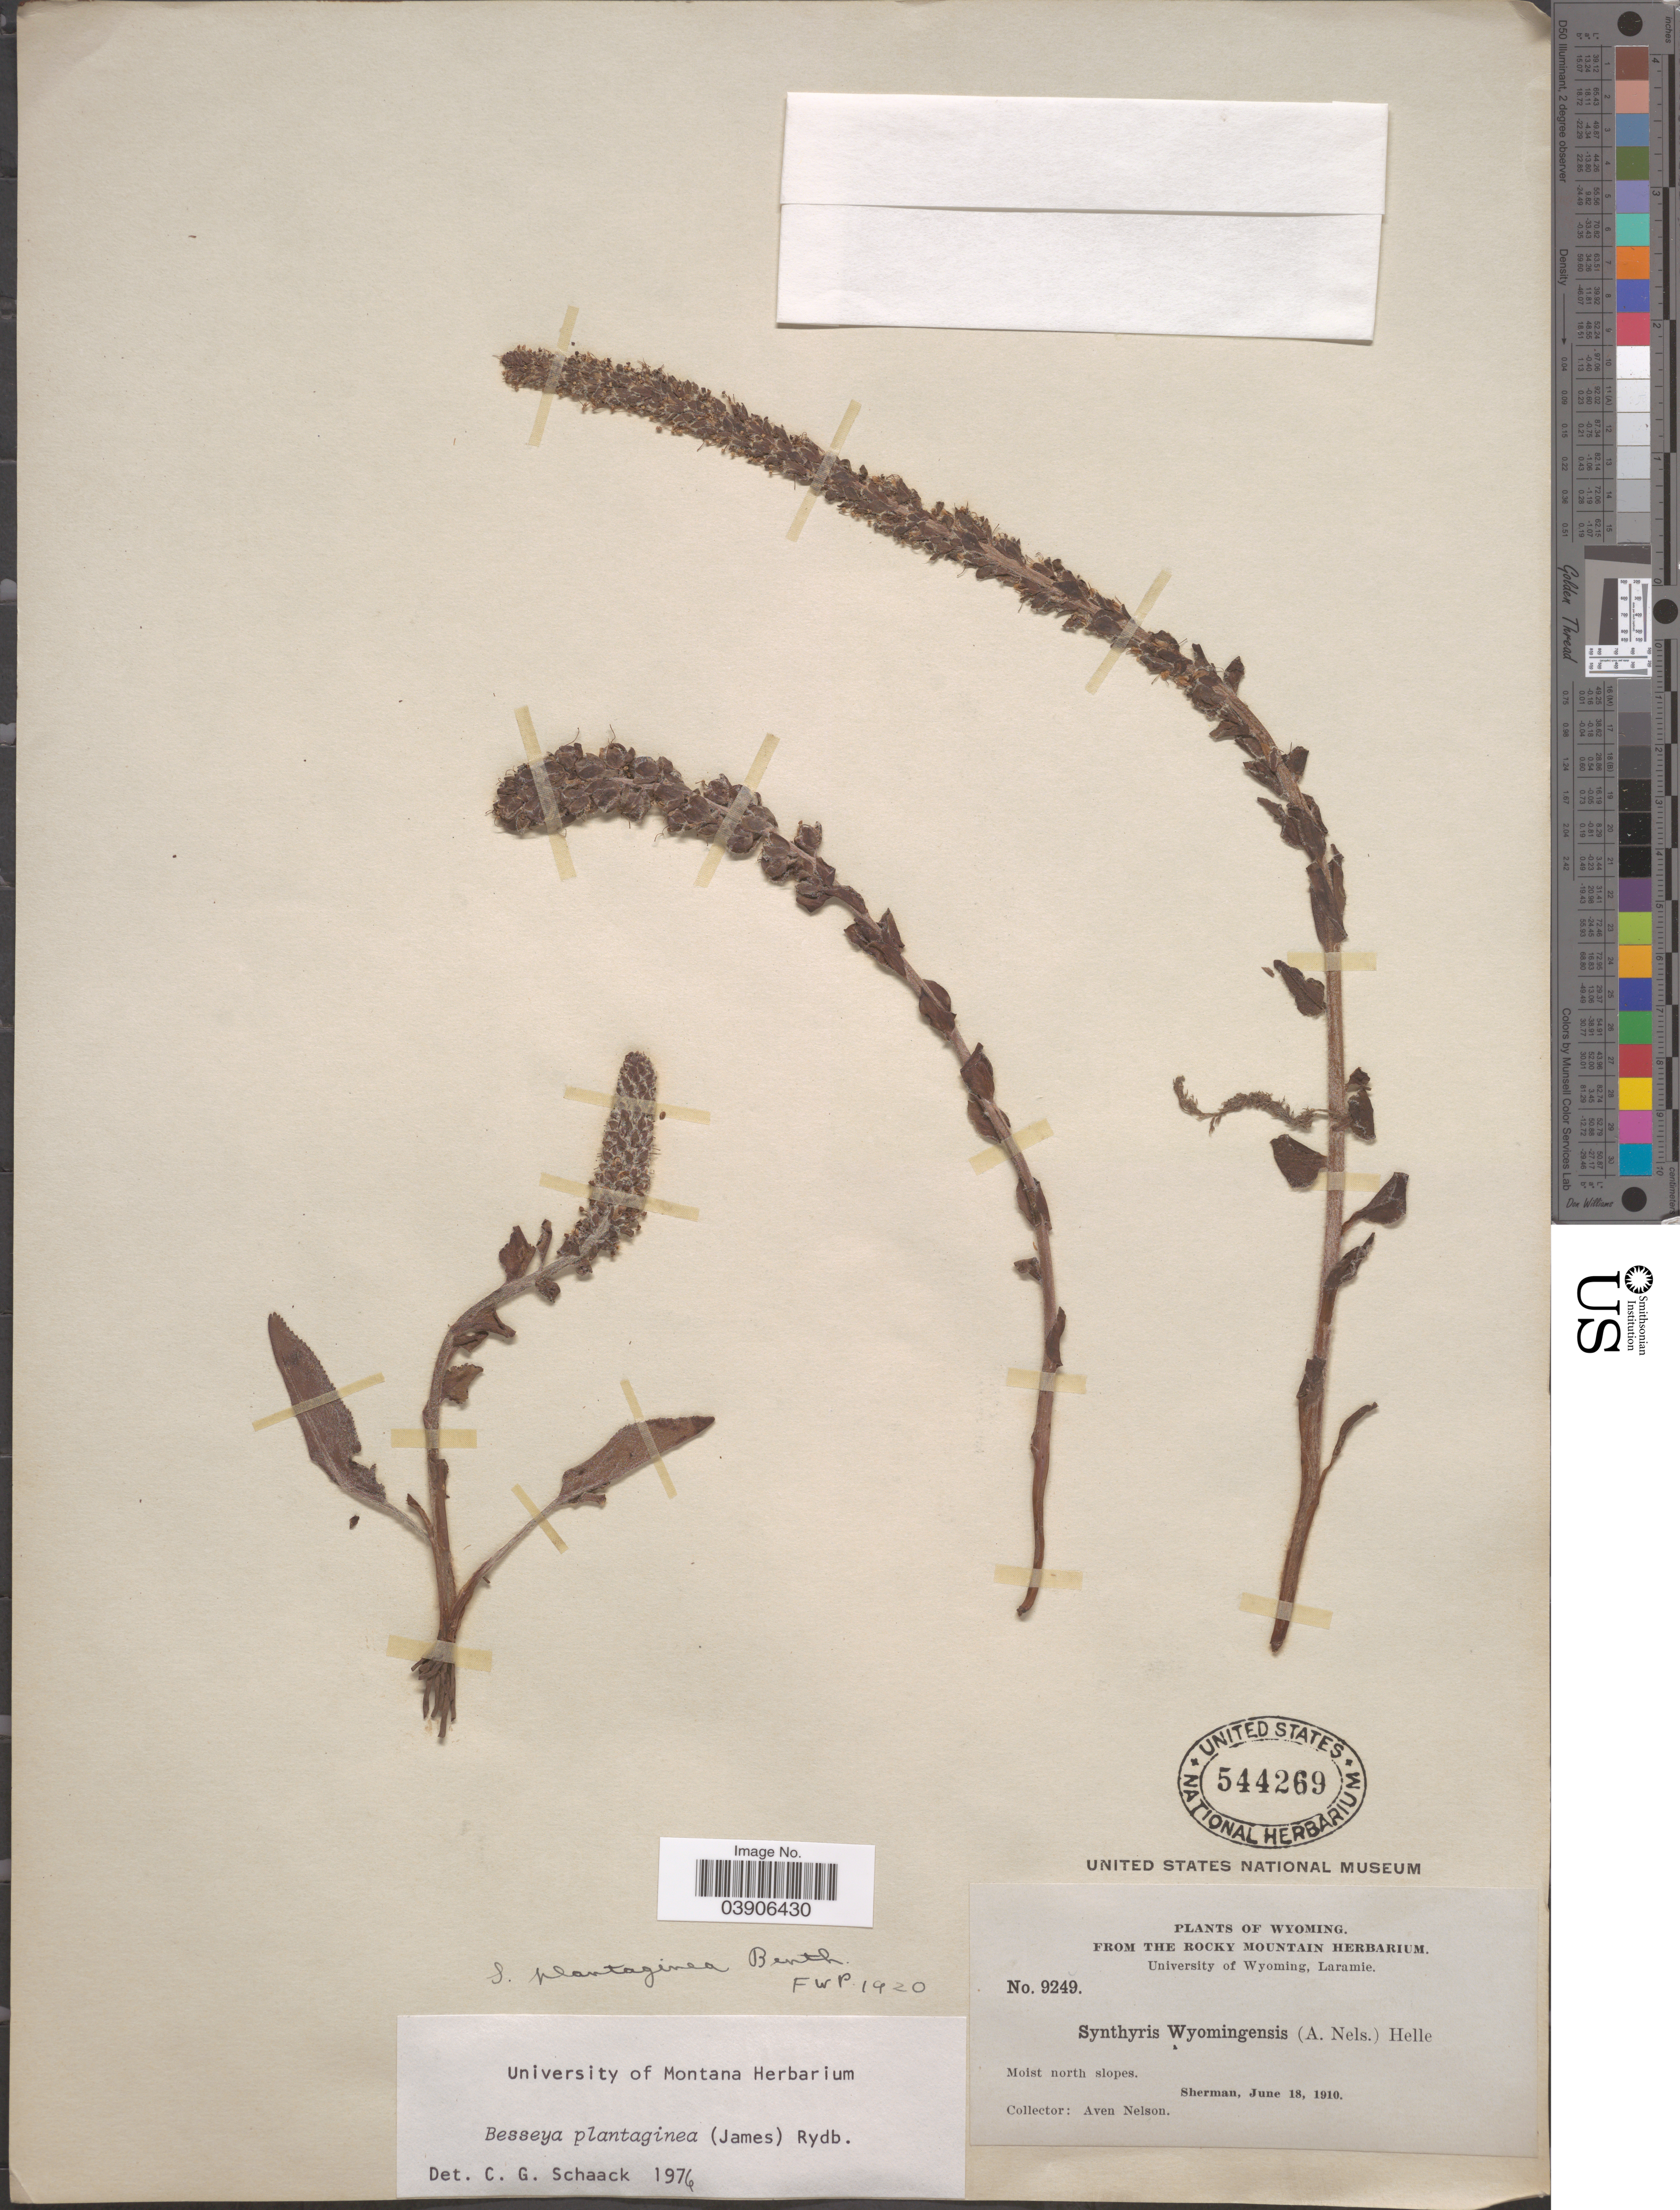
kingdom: Plantae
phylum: Tracheophyta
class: Magnoliopsida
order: Lamiales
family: Plantaginaceae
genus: Synthyris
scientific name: Synthyris plantaginea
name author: (E. James) Benth.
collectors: A. Nelson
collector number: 9249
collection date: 1910-06-18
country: United States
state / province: Wyoming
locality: Moist north slopes. Sherman.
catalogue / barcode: US 544269